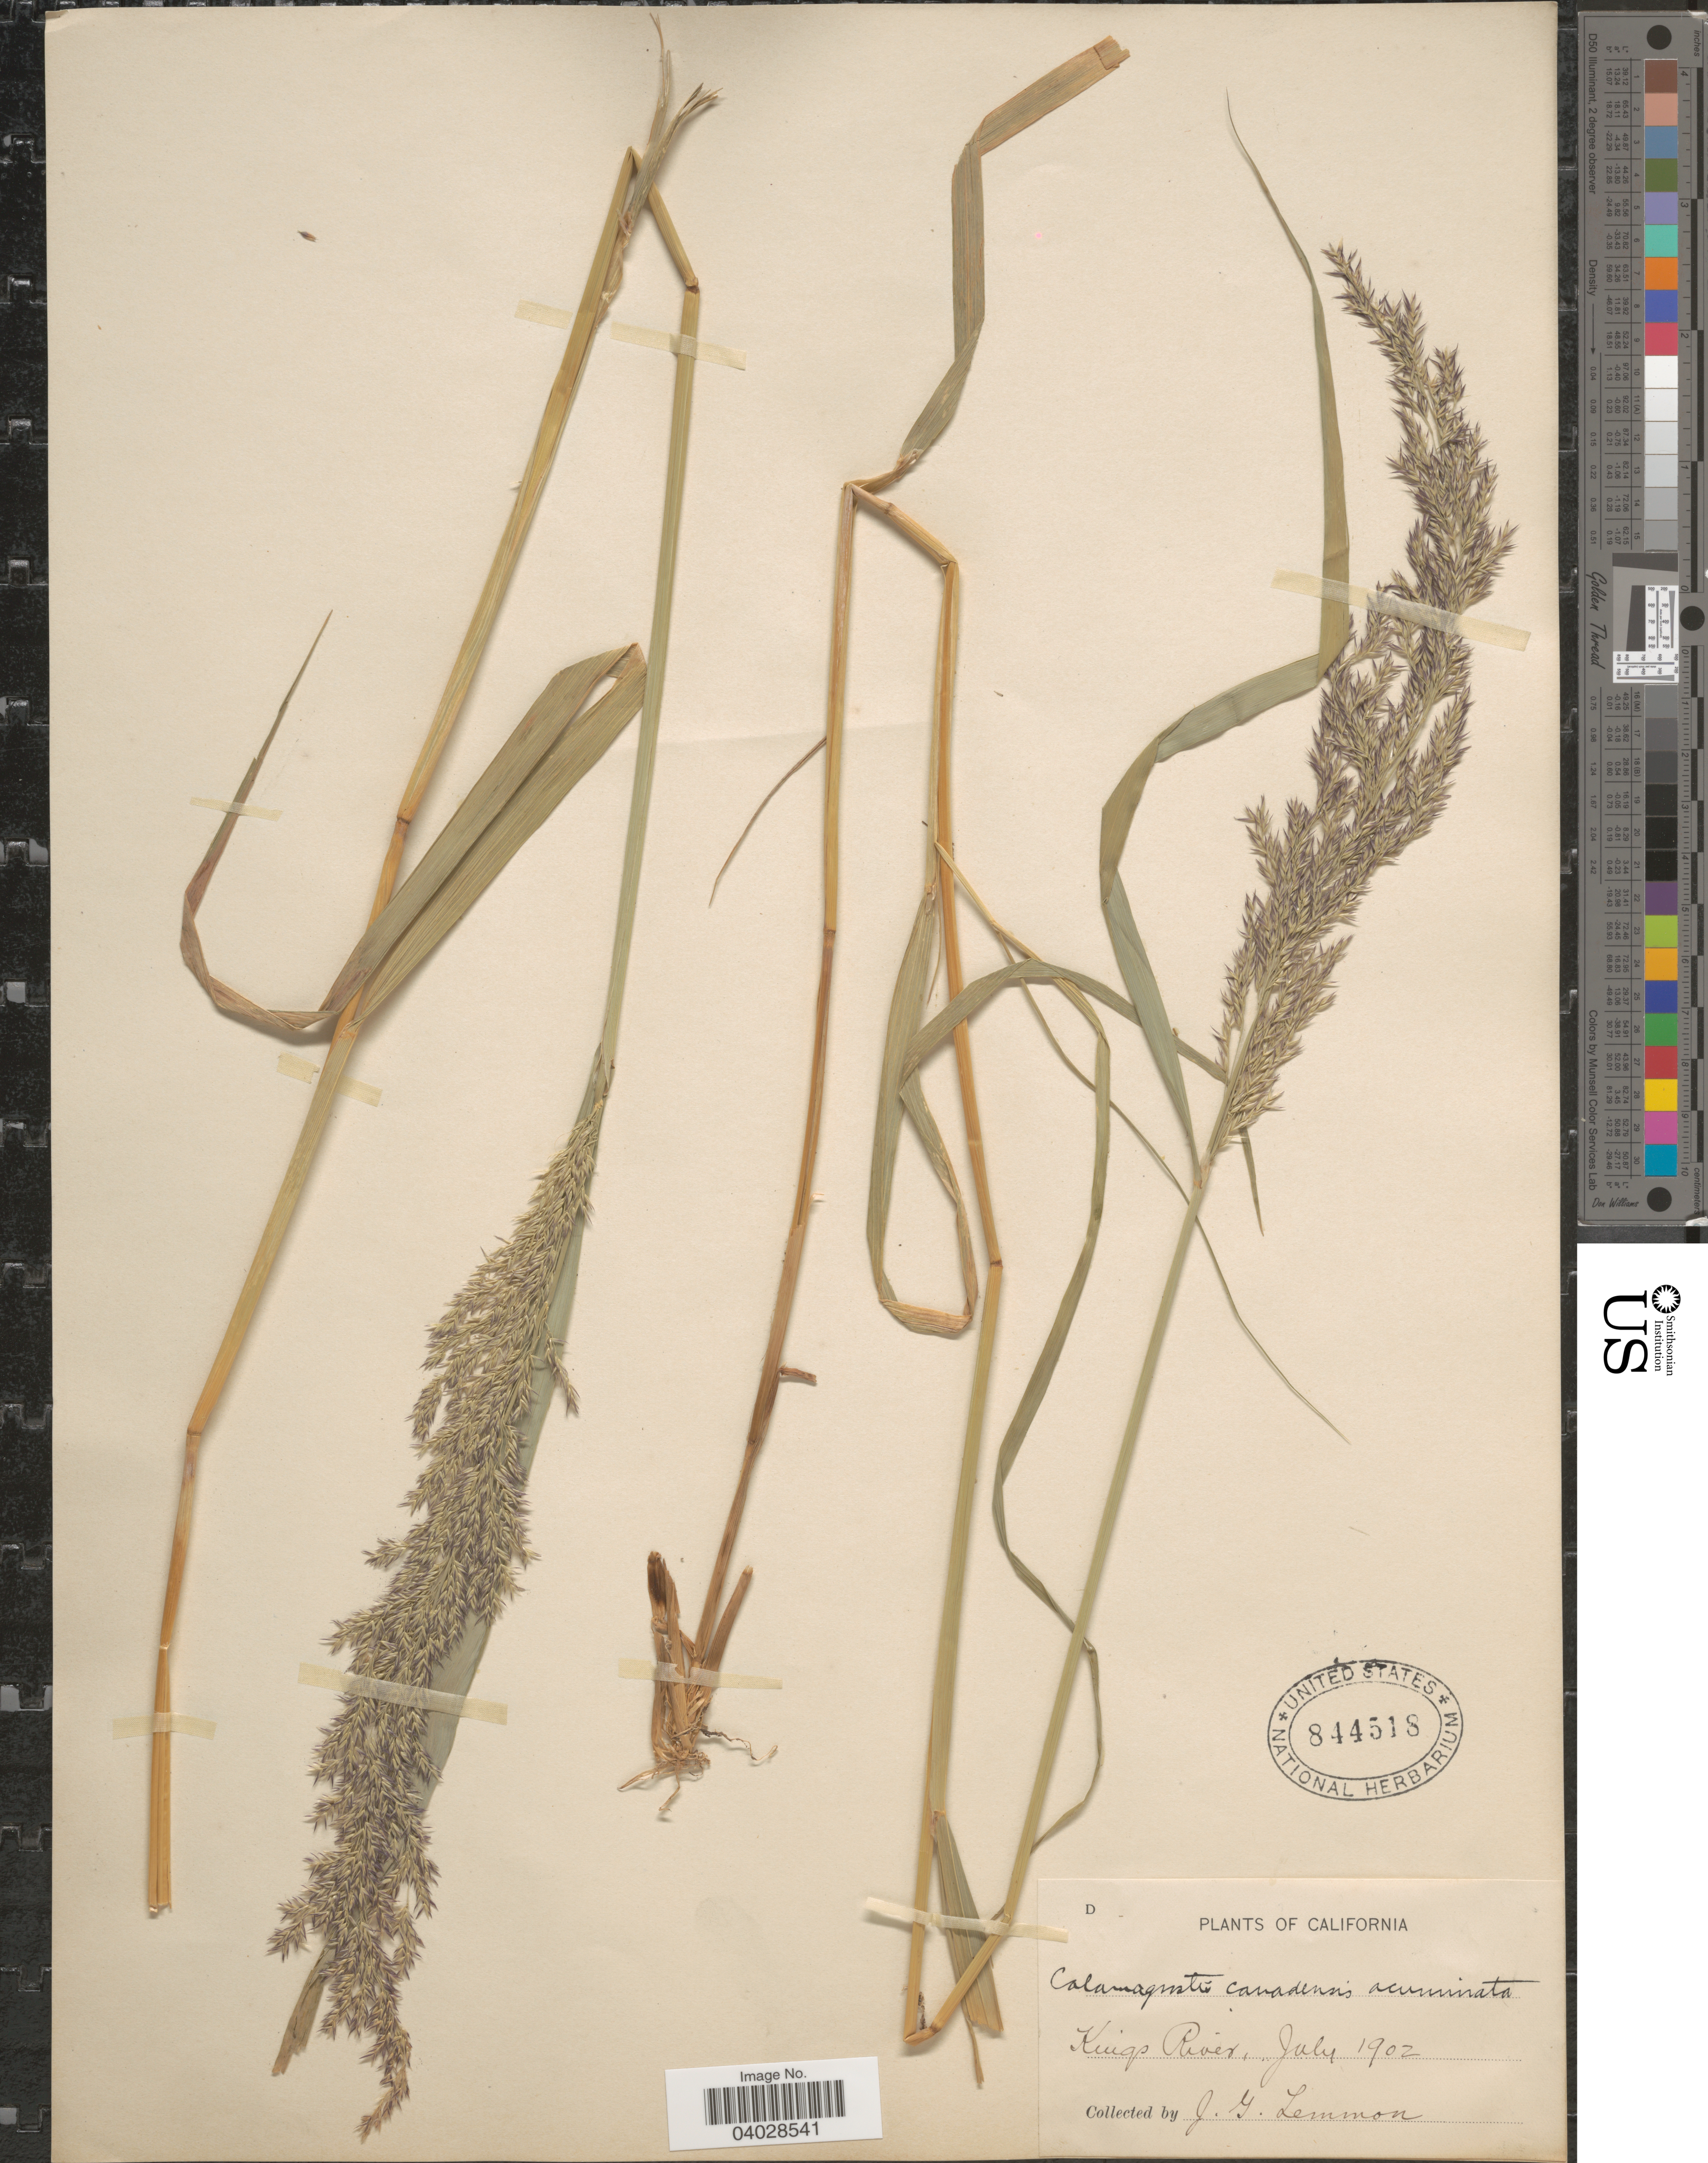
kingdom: Plantae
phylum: Tracheophyta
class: Liliopsida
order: Poales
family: Poaceae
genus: Calamagrostis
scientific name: Calamagrostis canadensis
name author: (Michx.) P. Beauv.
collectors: J. Lemmon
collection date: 1902-07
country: United States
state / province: California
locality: Kings River.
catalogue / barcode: US 844518